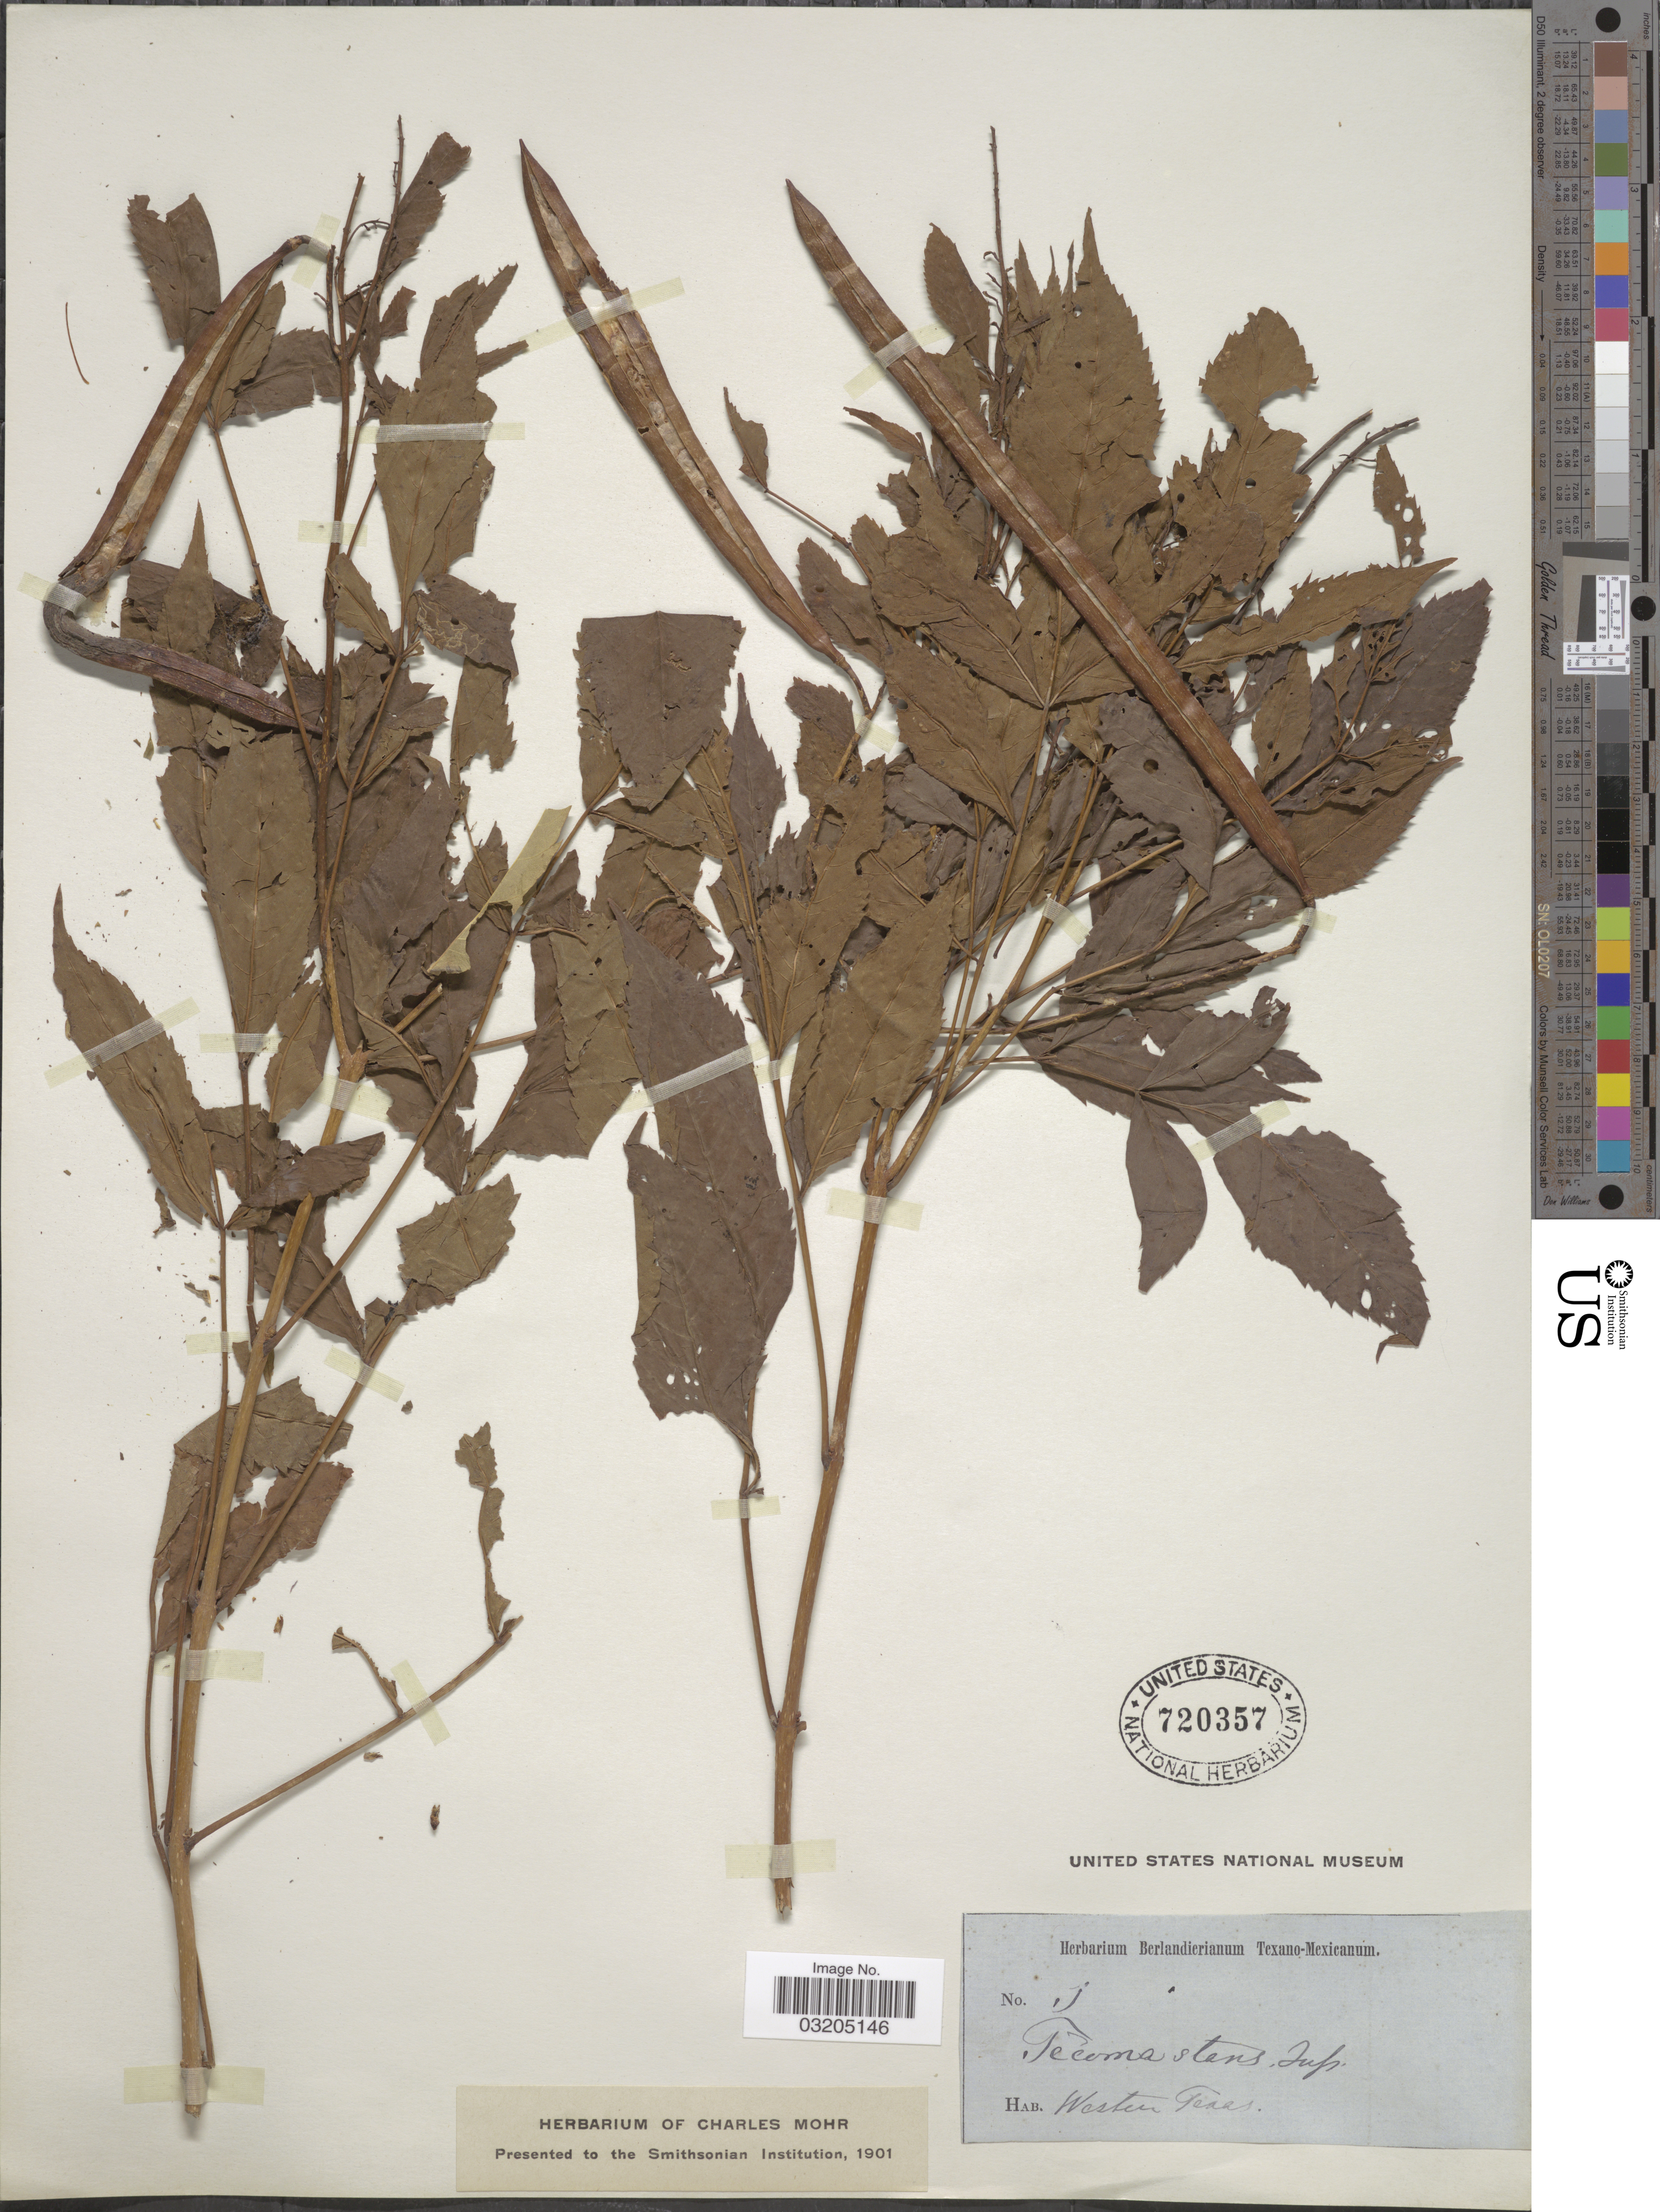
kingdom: Plantae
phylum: Tracheophyta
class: Magnoliopsida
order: Lamiales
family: Bignoniaceae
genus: Tecoma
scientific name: Tecoma stans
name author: (L.) Juss. ex Kunth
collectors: ex Herb. Berlandierianum Texano-Mexicanum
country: United States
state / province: Texas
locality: Western Texas.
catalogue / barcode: US 720357